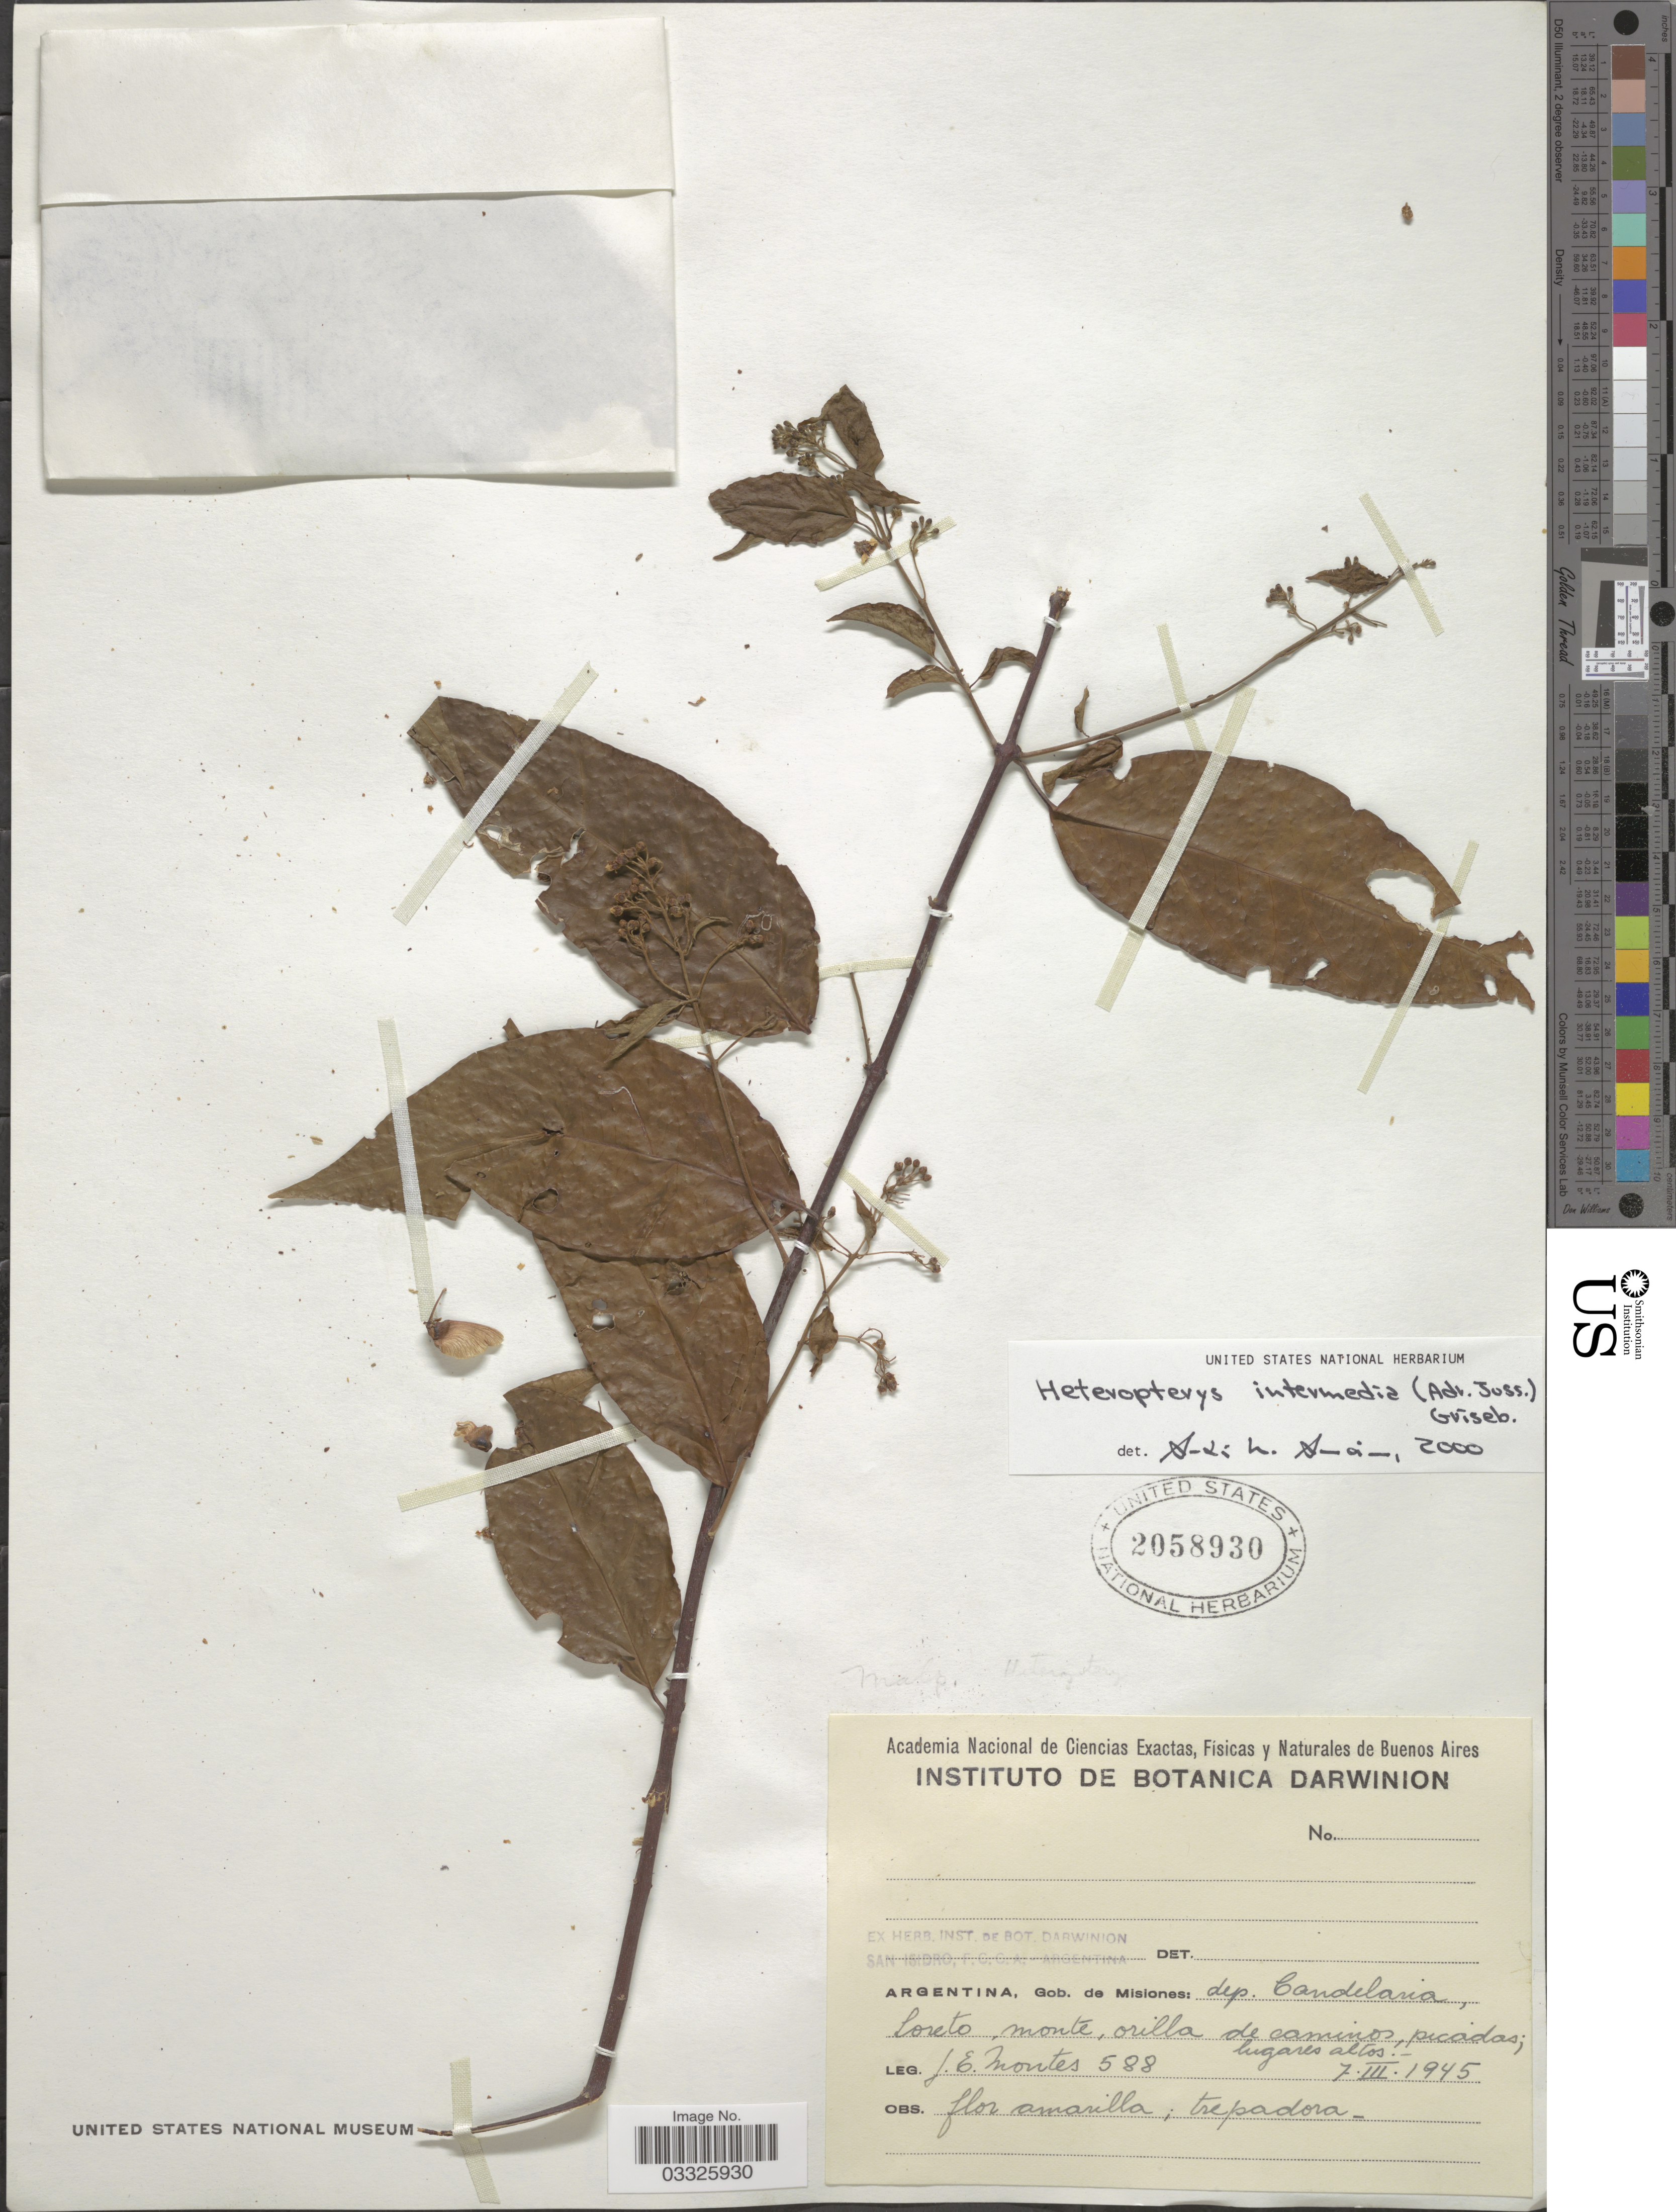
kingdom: Plantae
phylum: Tracheophyta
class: Magnoliopsida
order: Malpighiales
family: Malpighiaceae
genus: Heteropterys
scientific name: Heteropterys intermedia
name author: (A. Juss.) Griseb.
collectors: J. E. Montes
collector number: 588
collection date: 1945-03-07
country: Argentina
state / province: Misiones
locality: Gob. de Misiones: dep. Candelaria, Loreto, monte.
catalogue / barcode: US 2058930